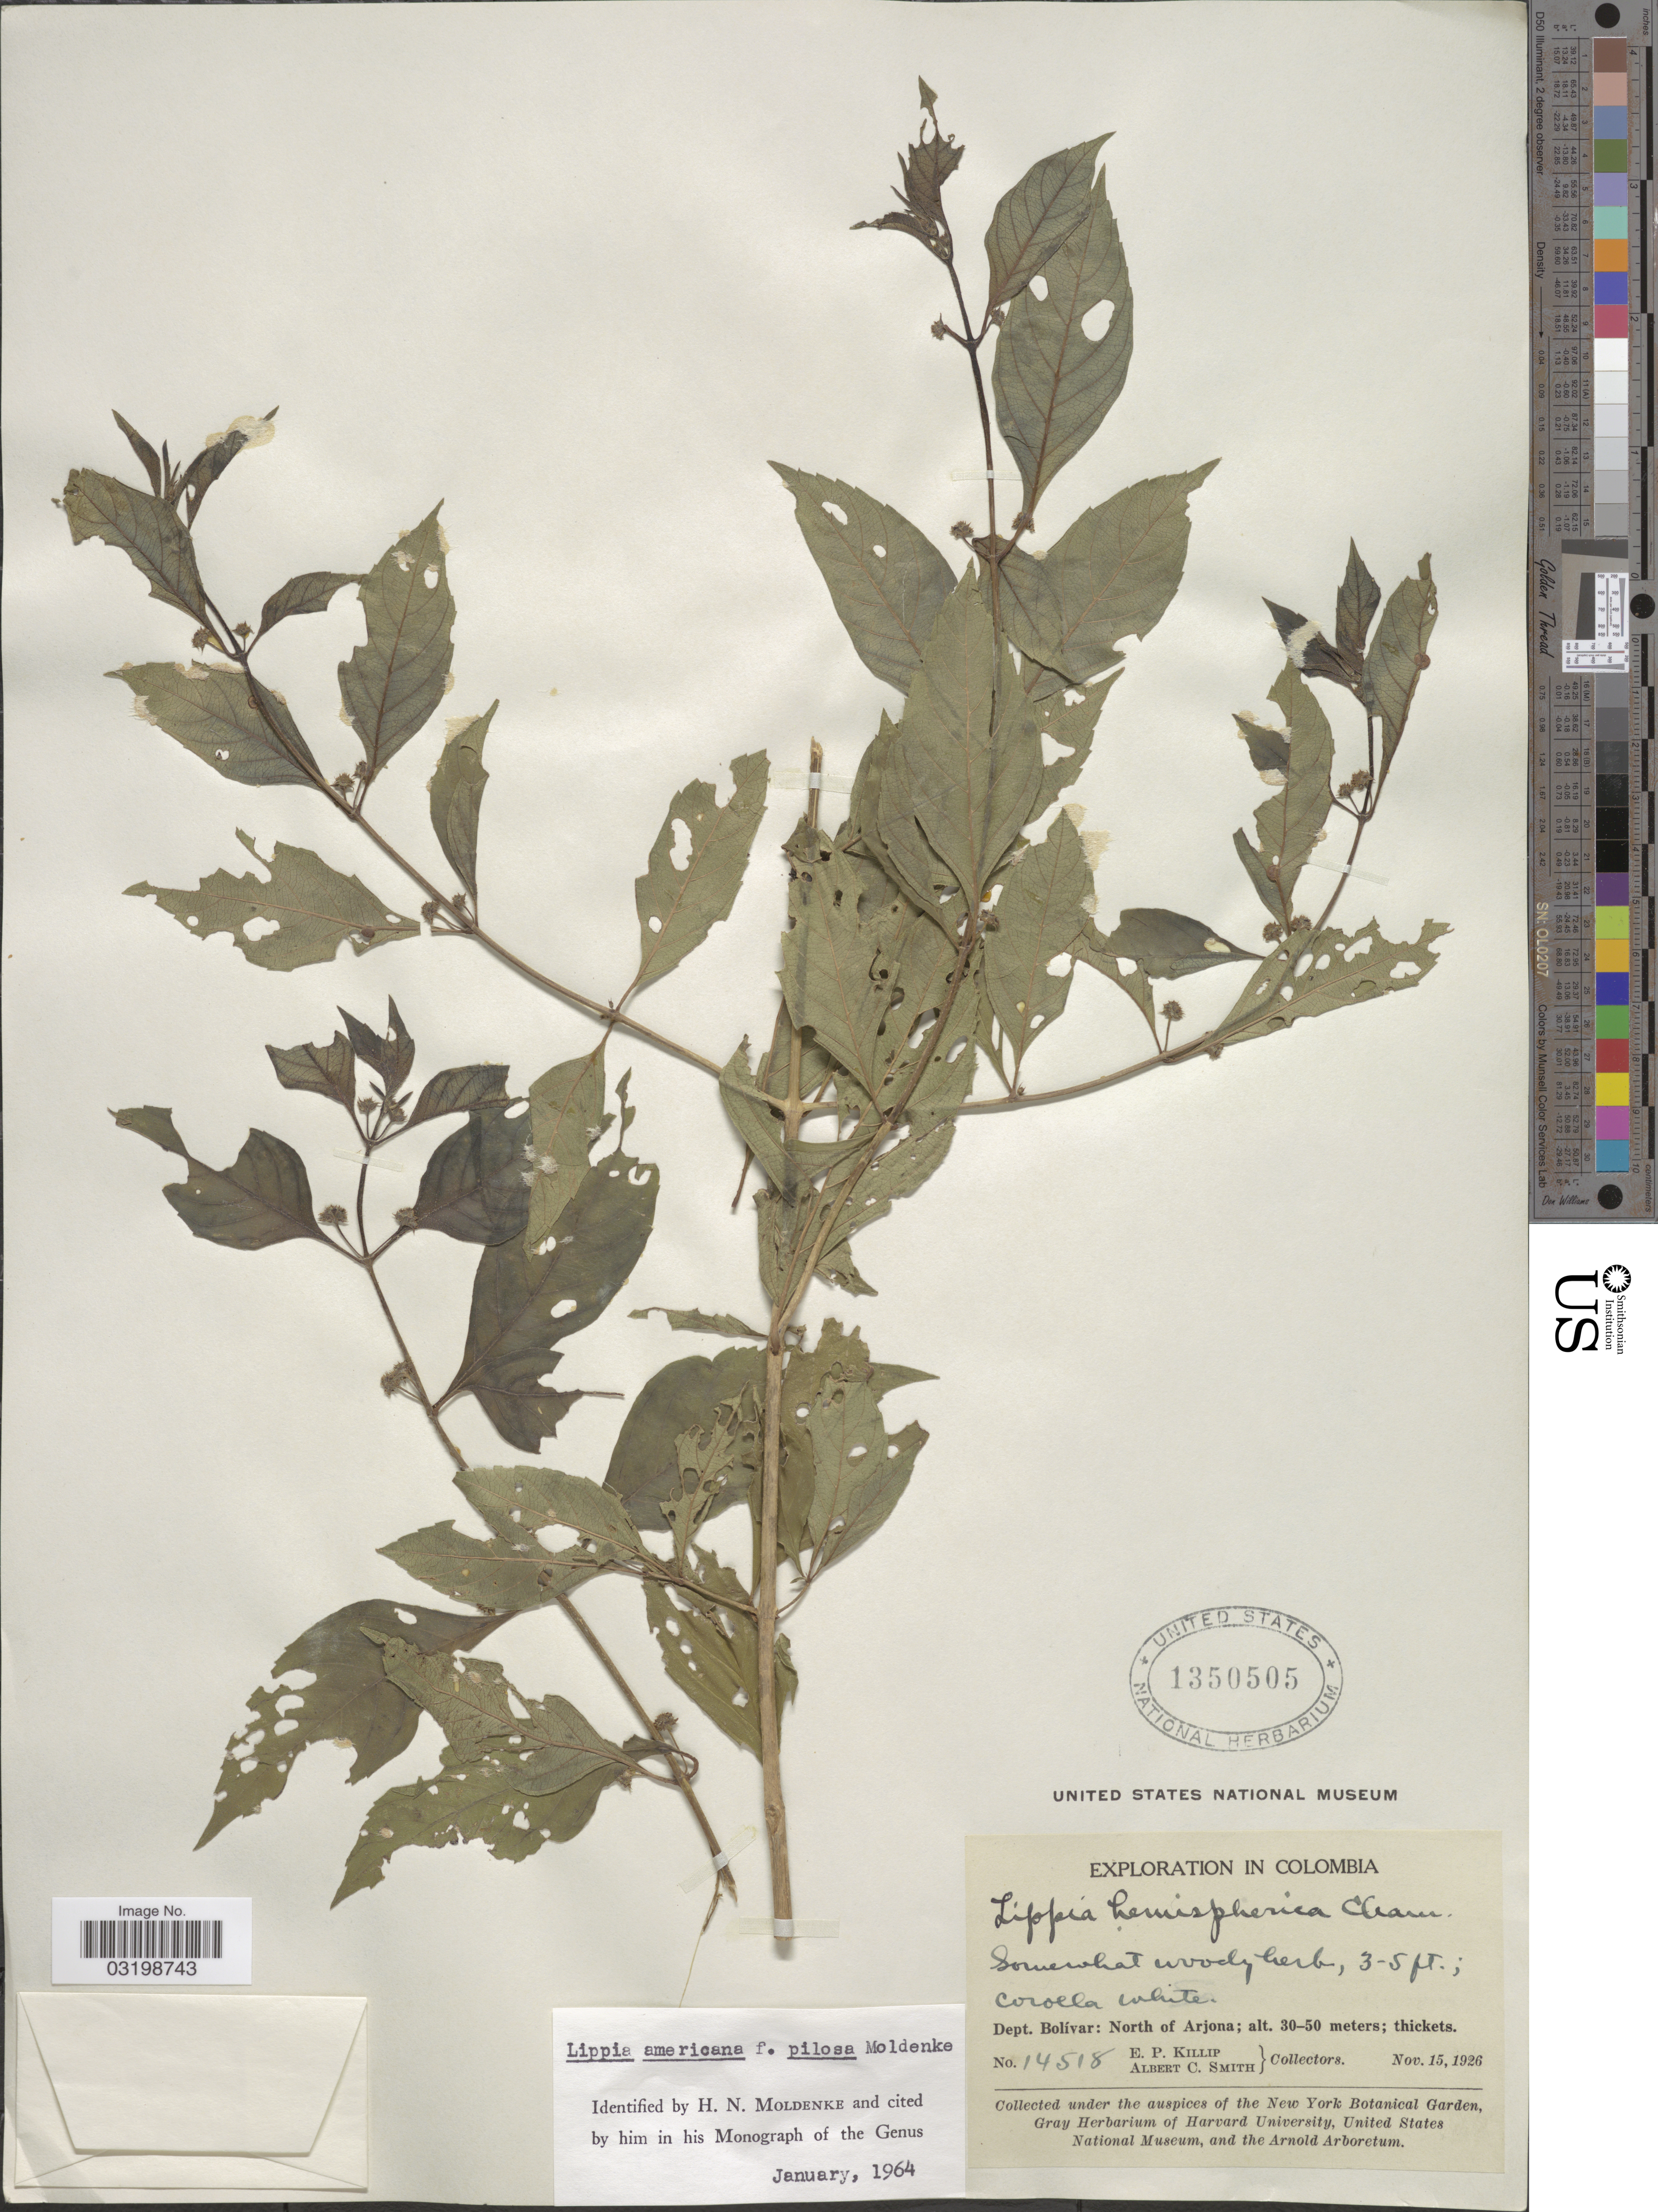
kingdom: Plantae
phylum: Tracheophyta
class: Magnoliopsida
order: Lamiales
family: Verbenaceae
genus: Lippia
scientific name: Lippia americana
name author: L.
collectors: E. P. Killip & A. C. Smith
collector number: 14518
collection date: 1926-12-15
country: Colombia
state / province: Bolívar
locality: Dept. Bolívar: North of Arjona.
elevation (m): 30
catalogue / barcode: US 1350505